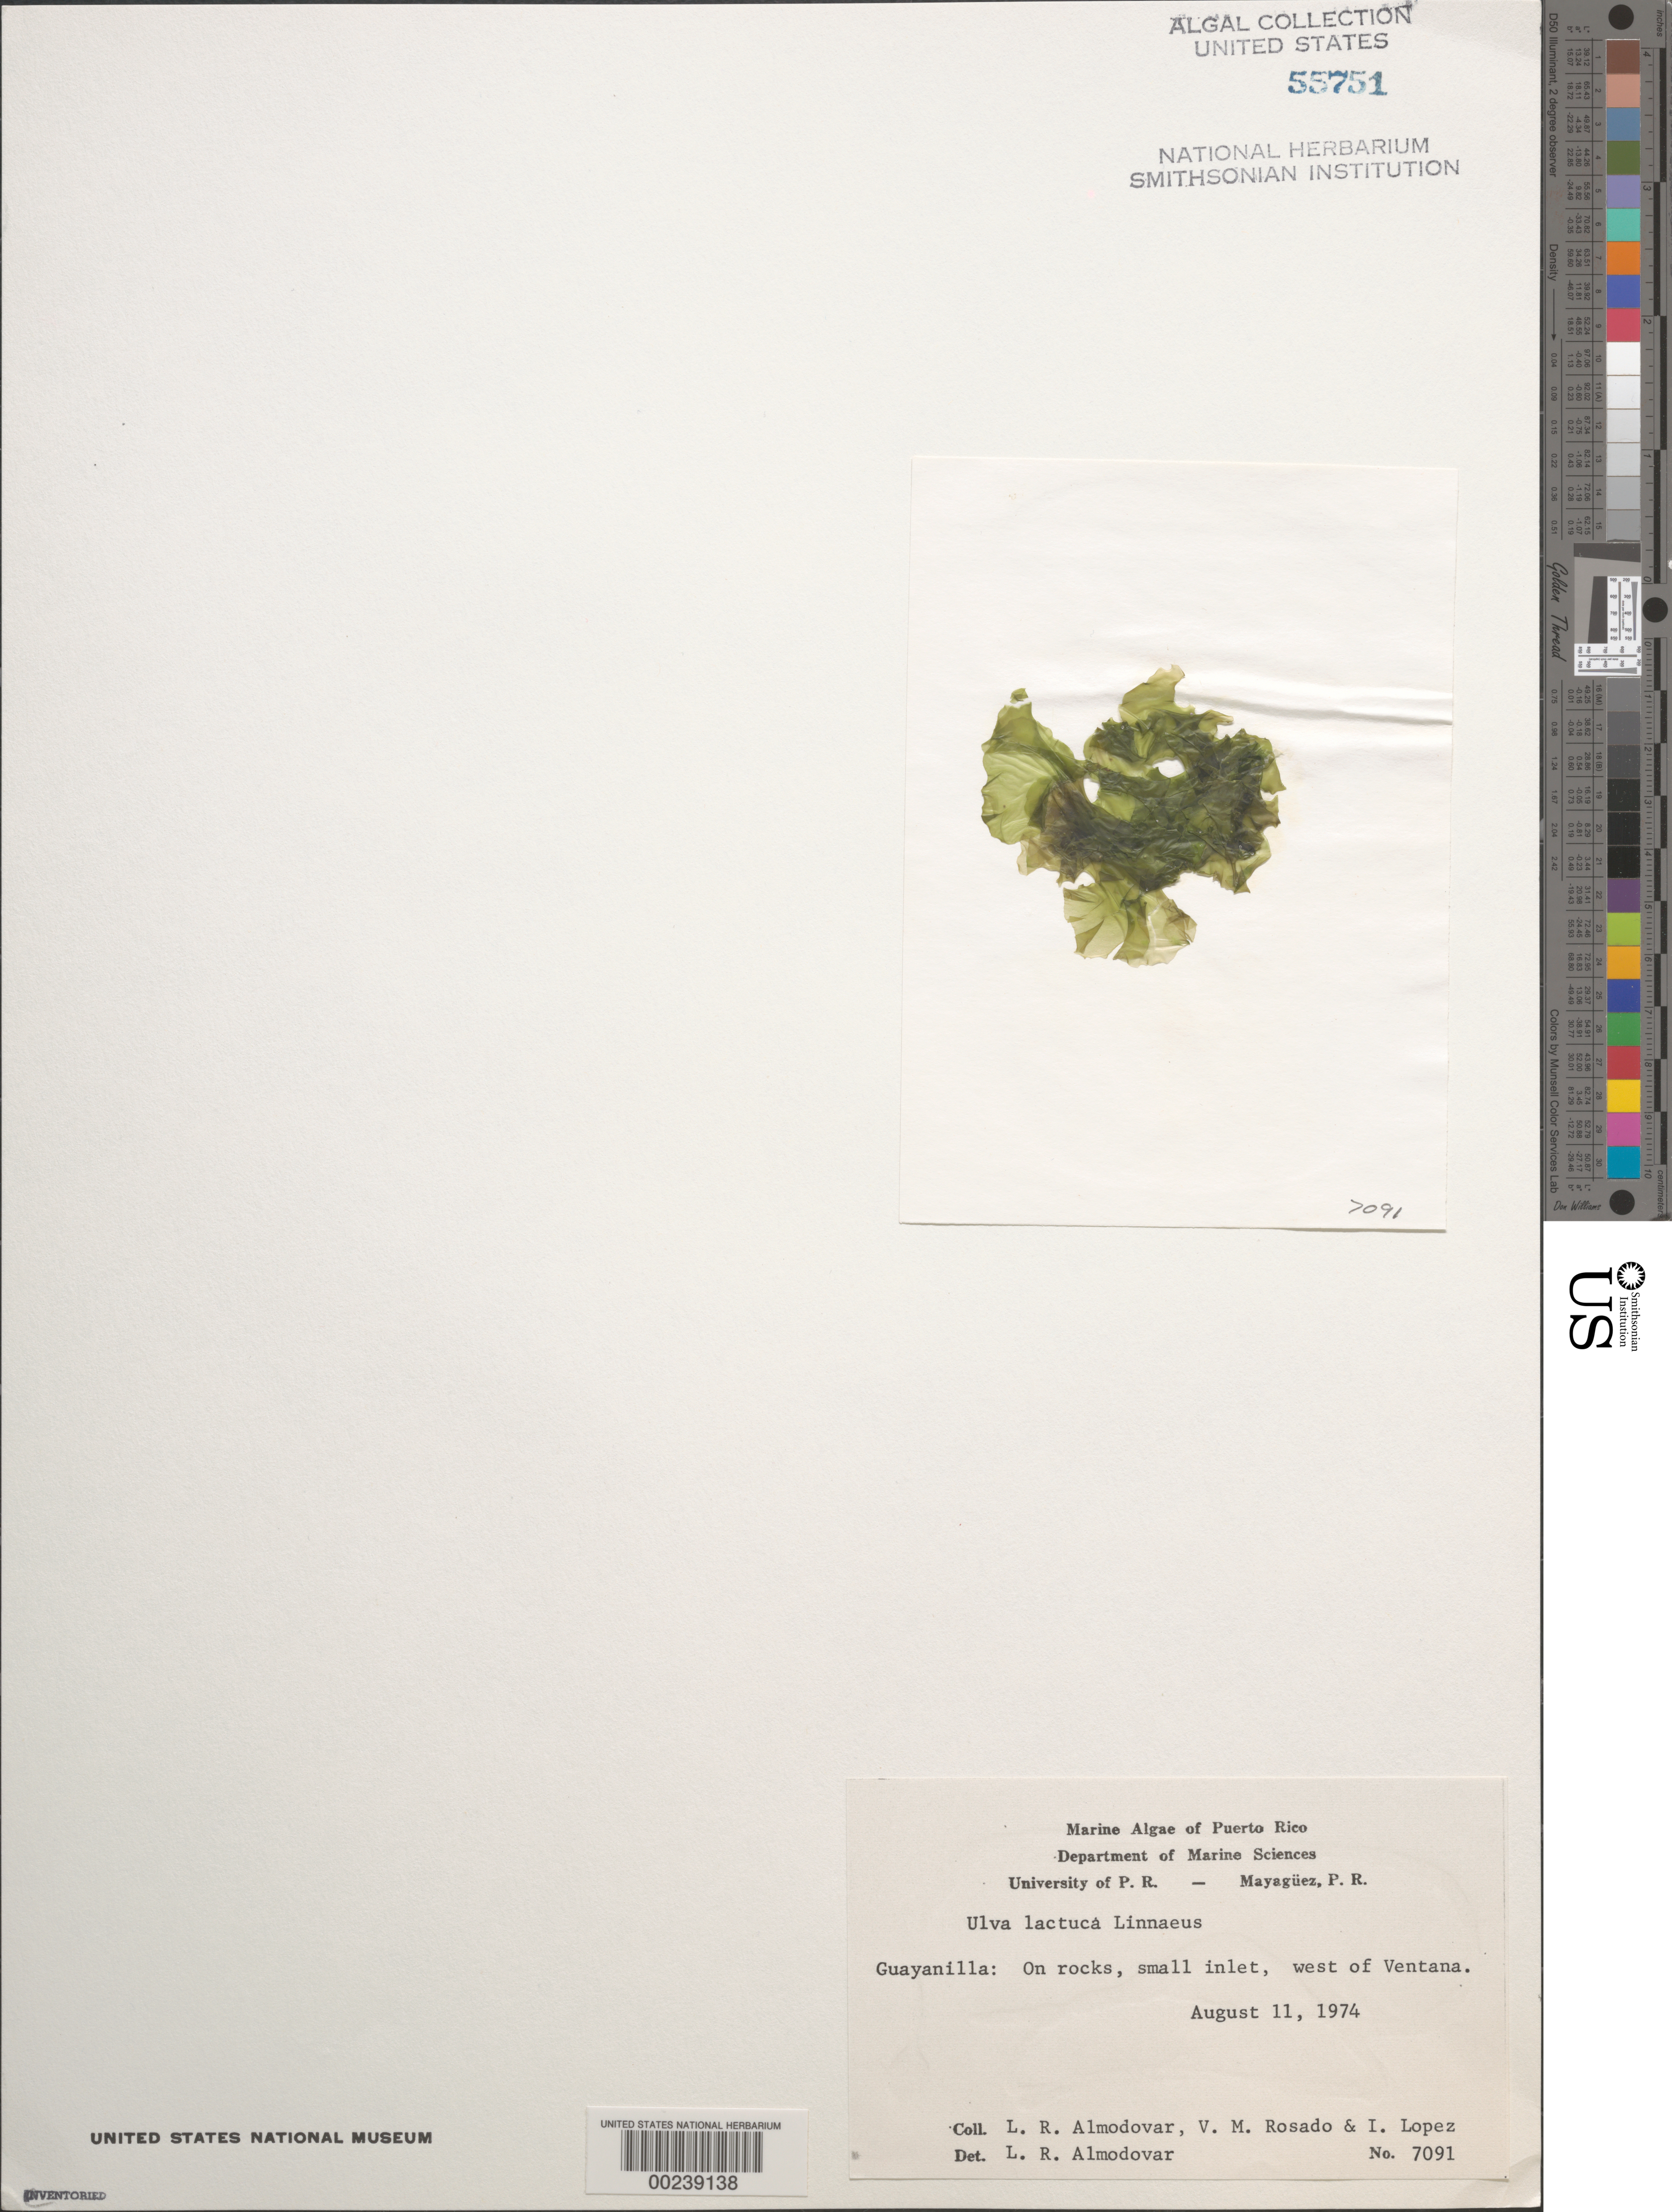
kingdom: Plantae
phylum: Chlorophyta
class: Ulvophyceae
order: Ulvales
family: Ulvaceae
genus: Ulva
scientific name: Ulva lactuca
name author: L.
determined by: Almodovar, L. R.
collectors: L. Almodovar, V. Rosado & I. Lopéz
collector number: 7091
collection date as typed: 11 Aug 1974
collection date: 1974-08-11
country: Puerto Rico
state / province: Guayanilla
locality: West of ventana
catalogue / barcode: US 55751